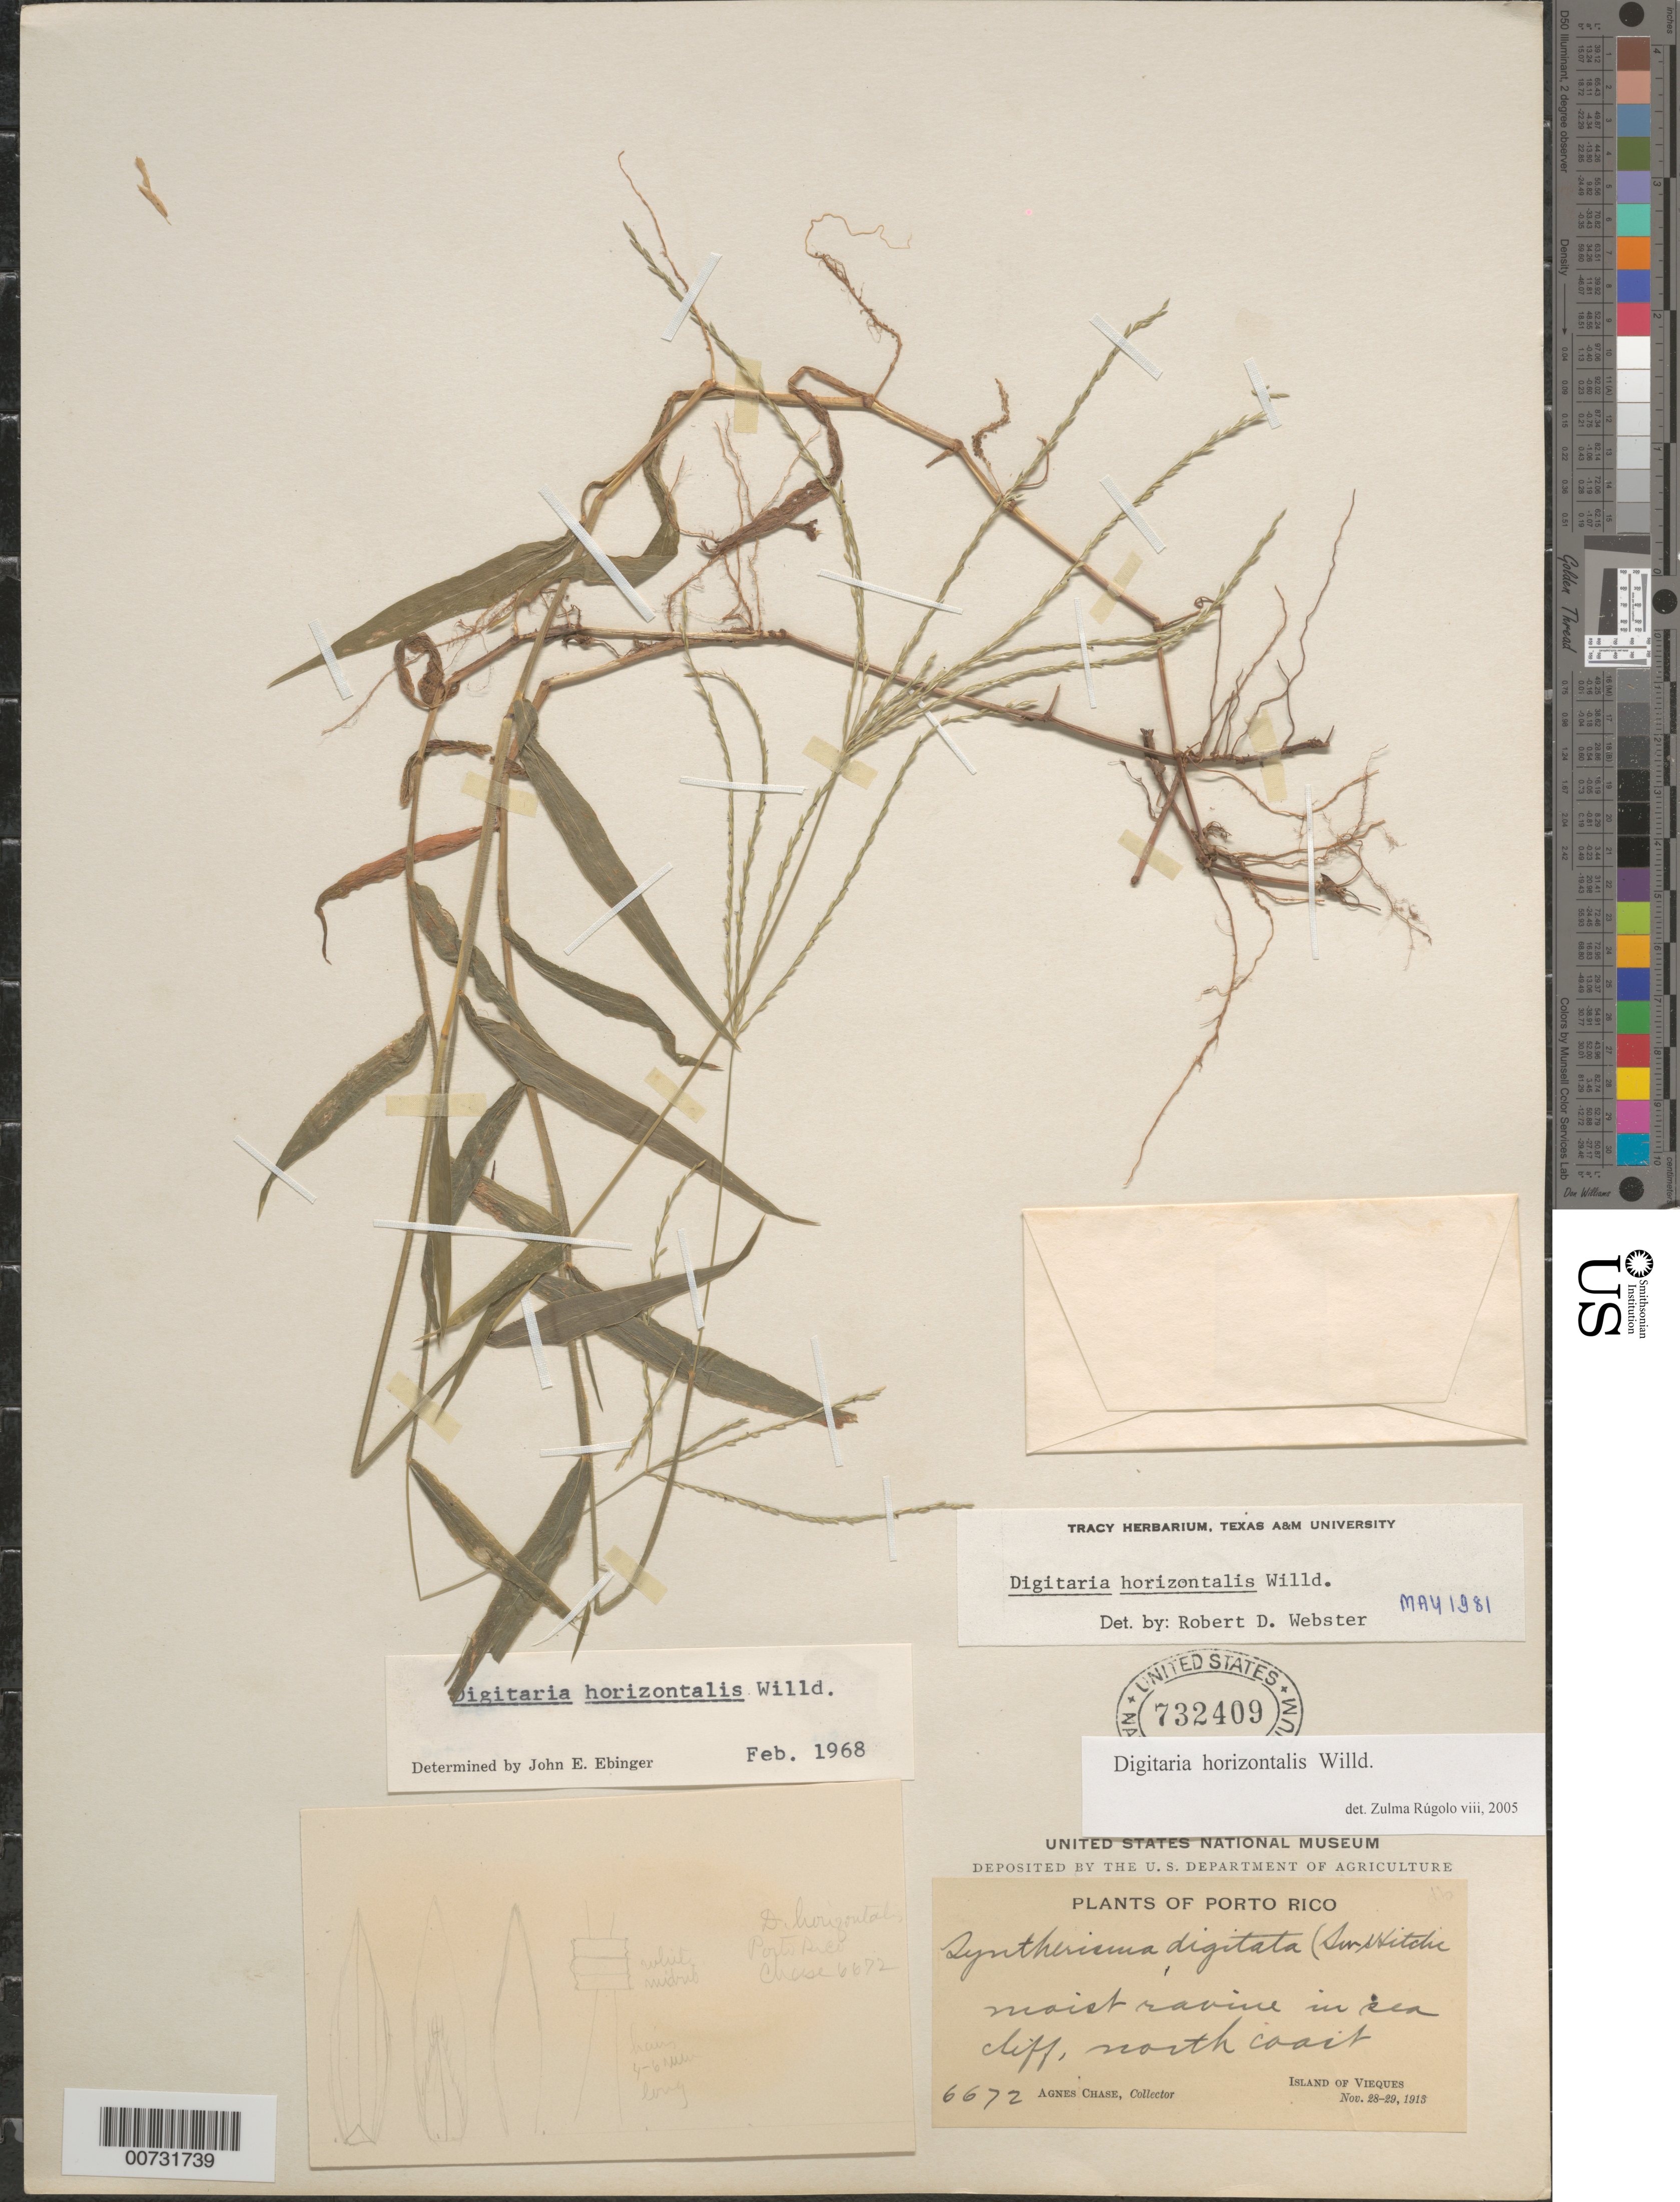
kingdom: Plantae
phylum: Tracheophyta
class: Liliopsida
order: Poales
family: Poaceae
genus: Digitaria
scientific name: Digitaria horizontalis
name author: Willd.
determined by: Webster, Robert D.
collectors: A. Chase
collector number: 6672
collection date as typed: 28 Nov 1913 and 29 Nov 1913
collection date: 1913-11-28,1913-11-29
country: Puerto Rico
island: Vieques I.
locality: North Coast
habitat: Moist ravine in sea cliff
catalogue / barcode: US 732409